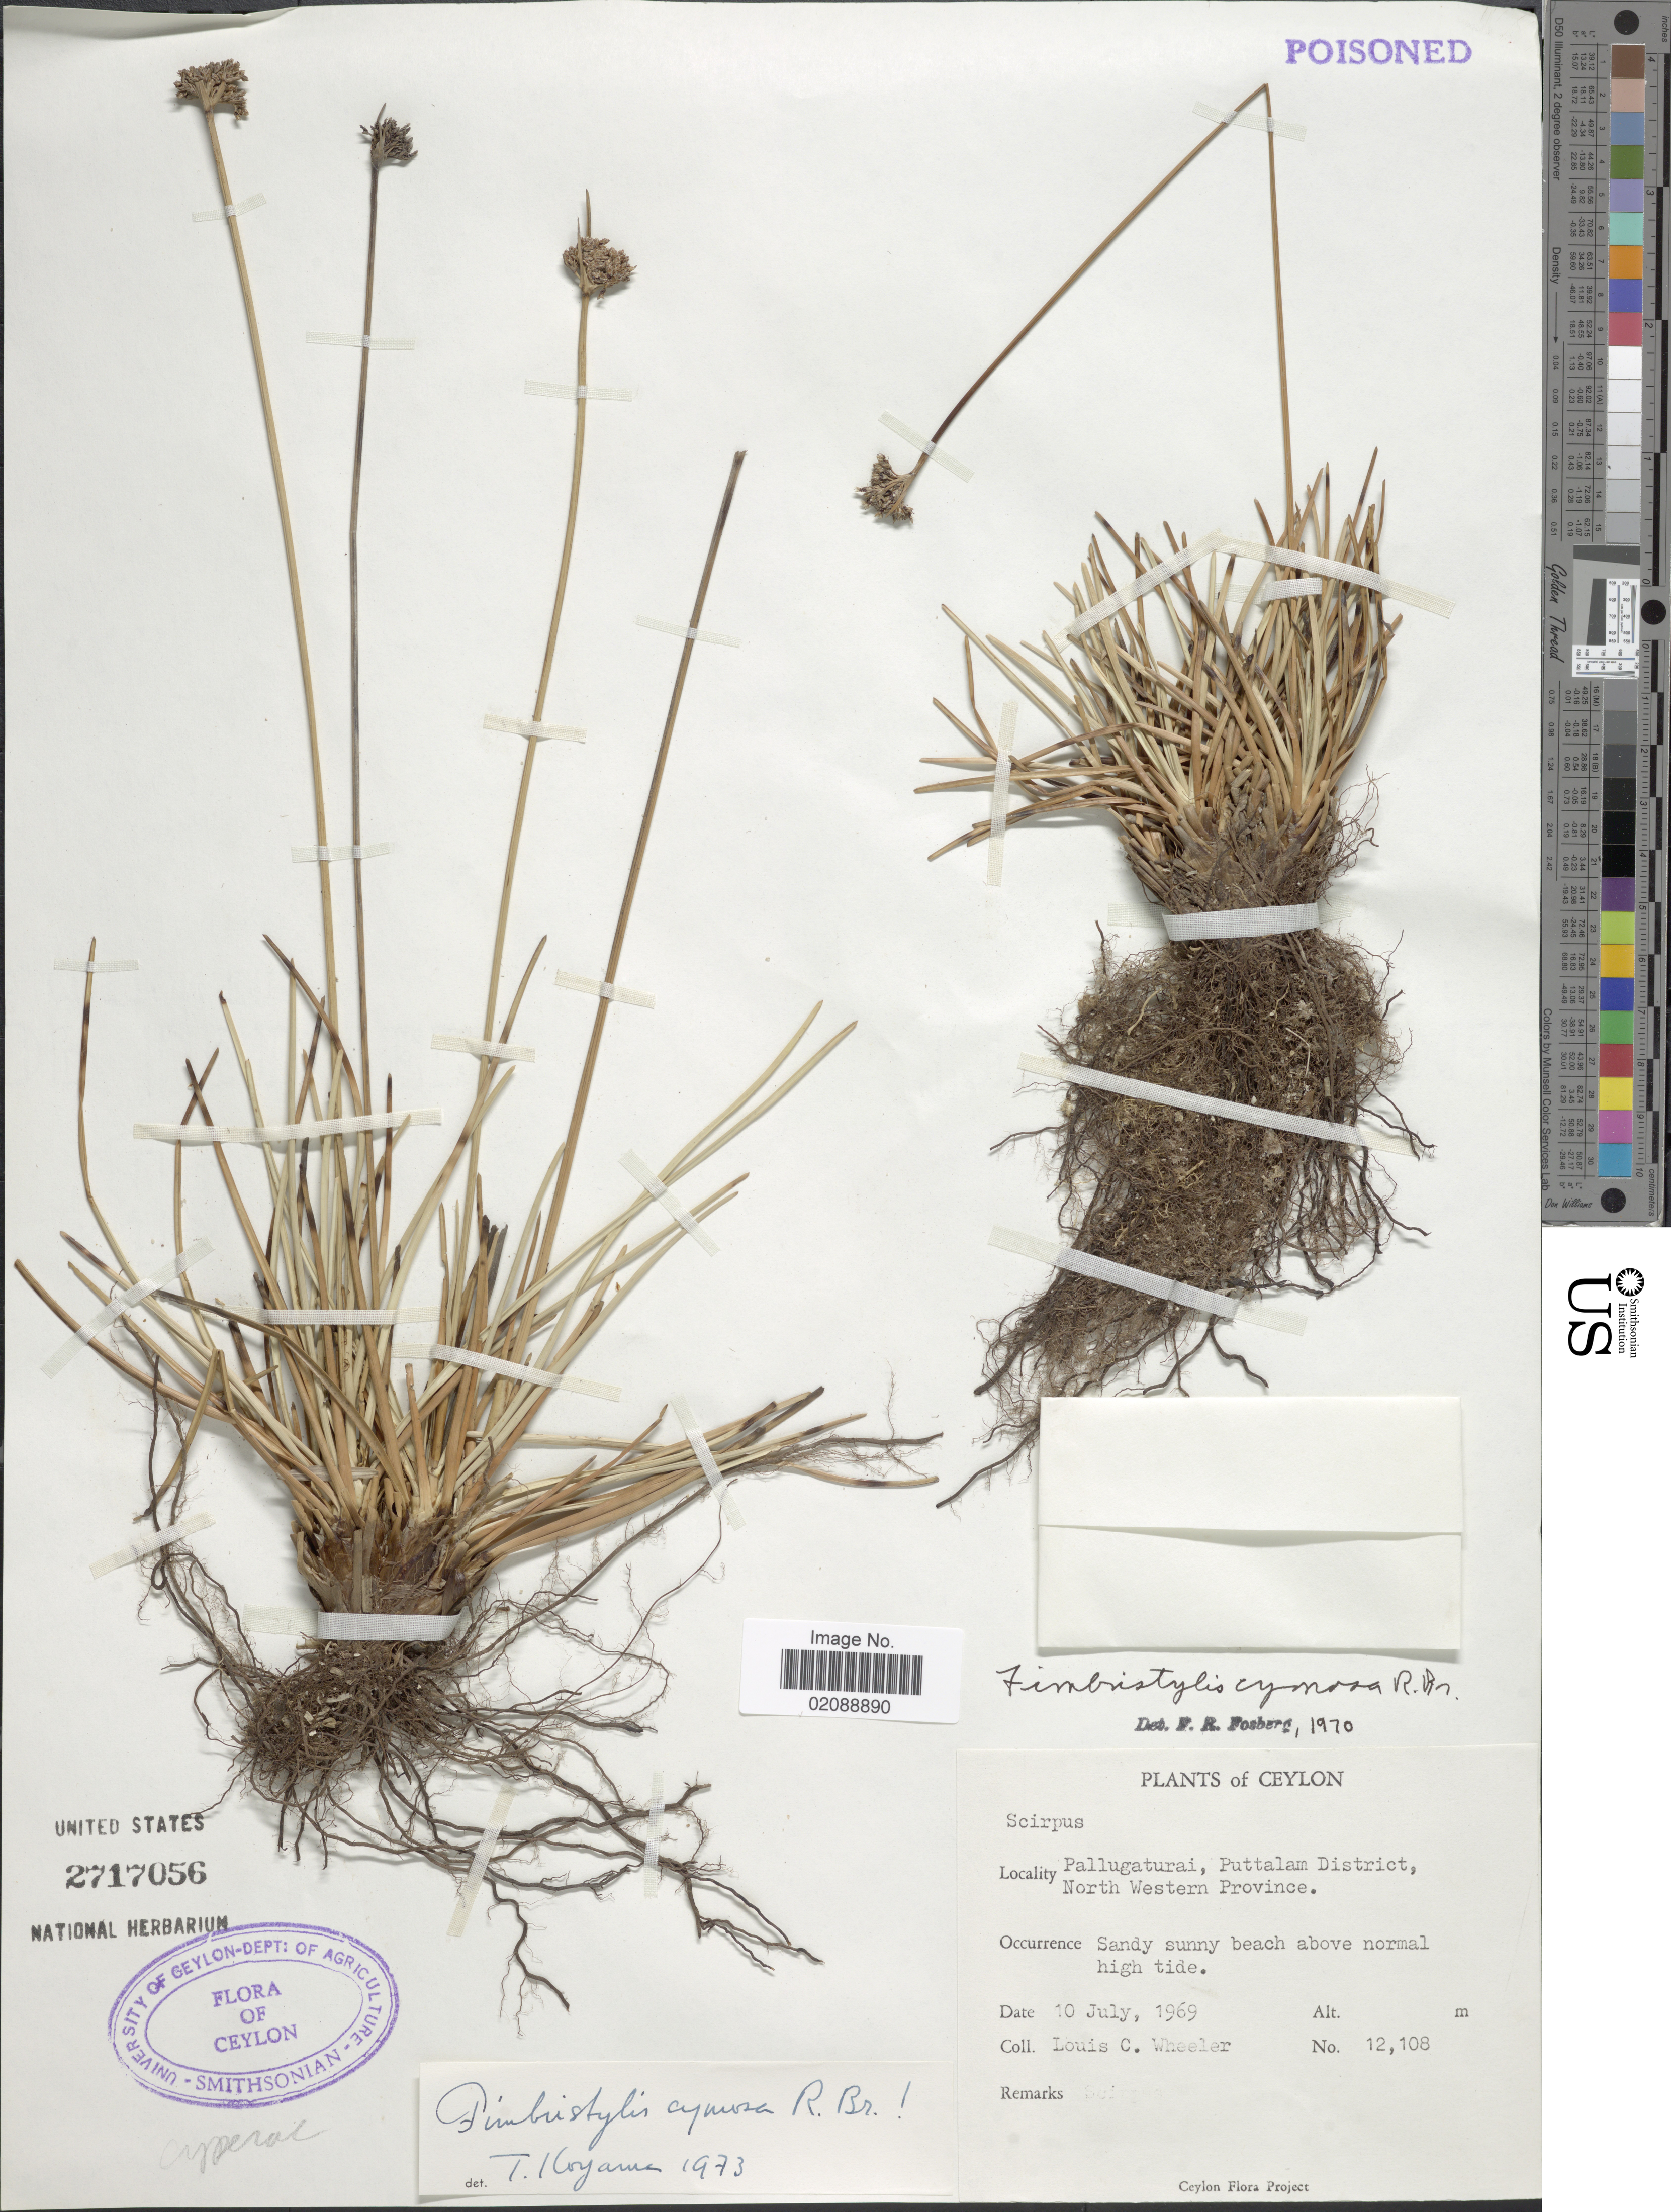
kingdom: Plantae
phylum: Tracheophyta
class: Liliopsida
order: Poales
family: Cyperaceae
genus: Fimbristylis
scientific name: Fimbristylis cymosa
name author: R. Br.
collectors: L. C. Wheeler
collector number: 12108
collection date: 1969-07-10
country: Sri Lanka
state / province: North Western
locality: Pallugaturai, Puttalam District, sandy sunny beach above normal high tide.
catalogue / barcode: US 2717056